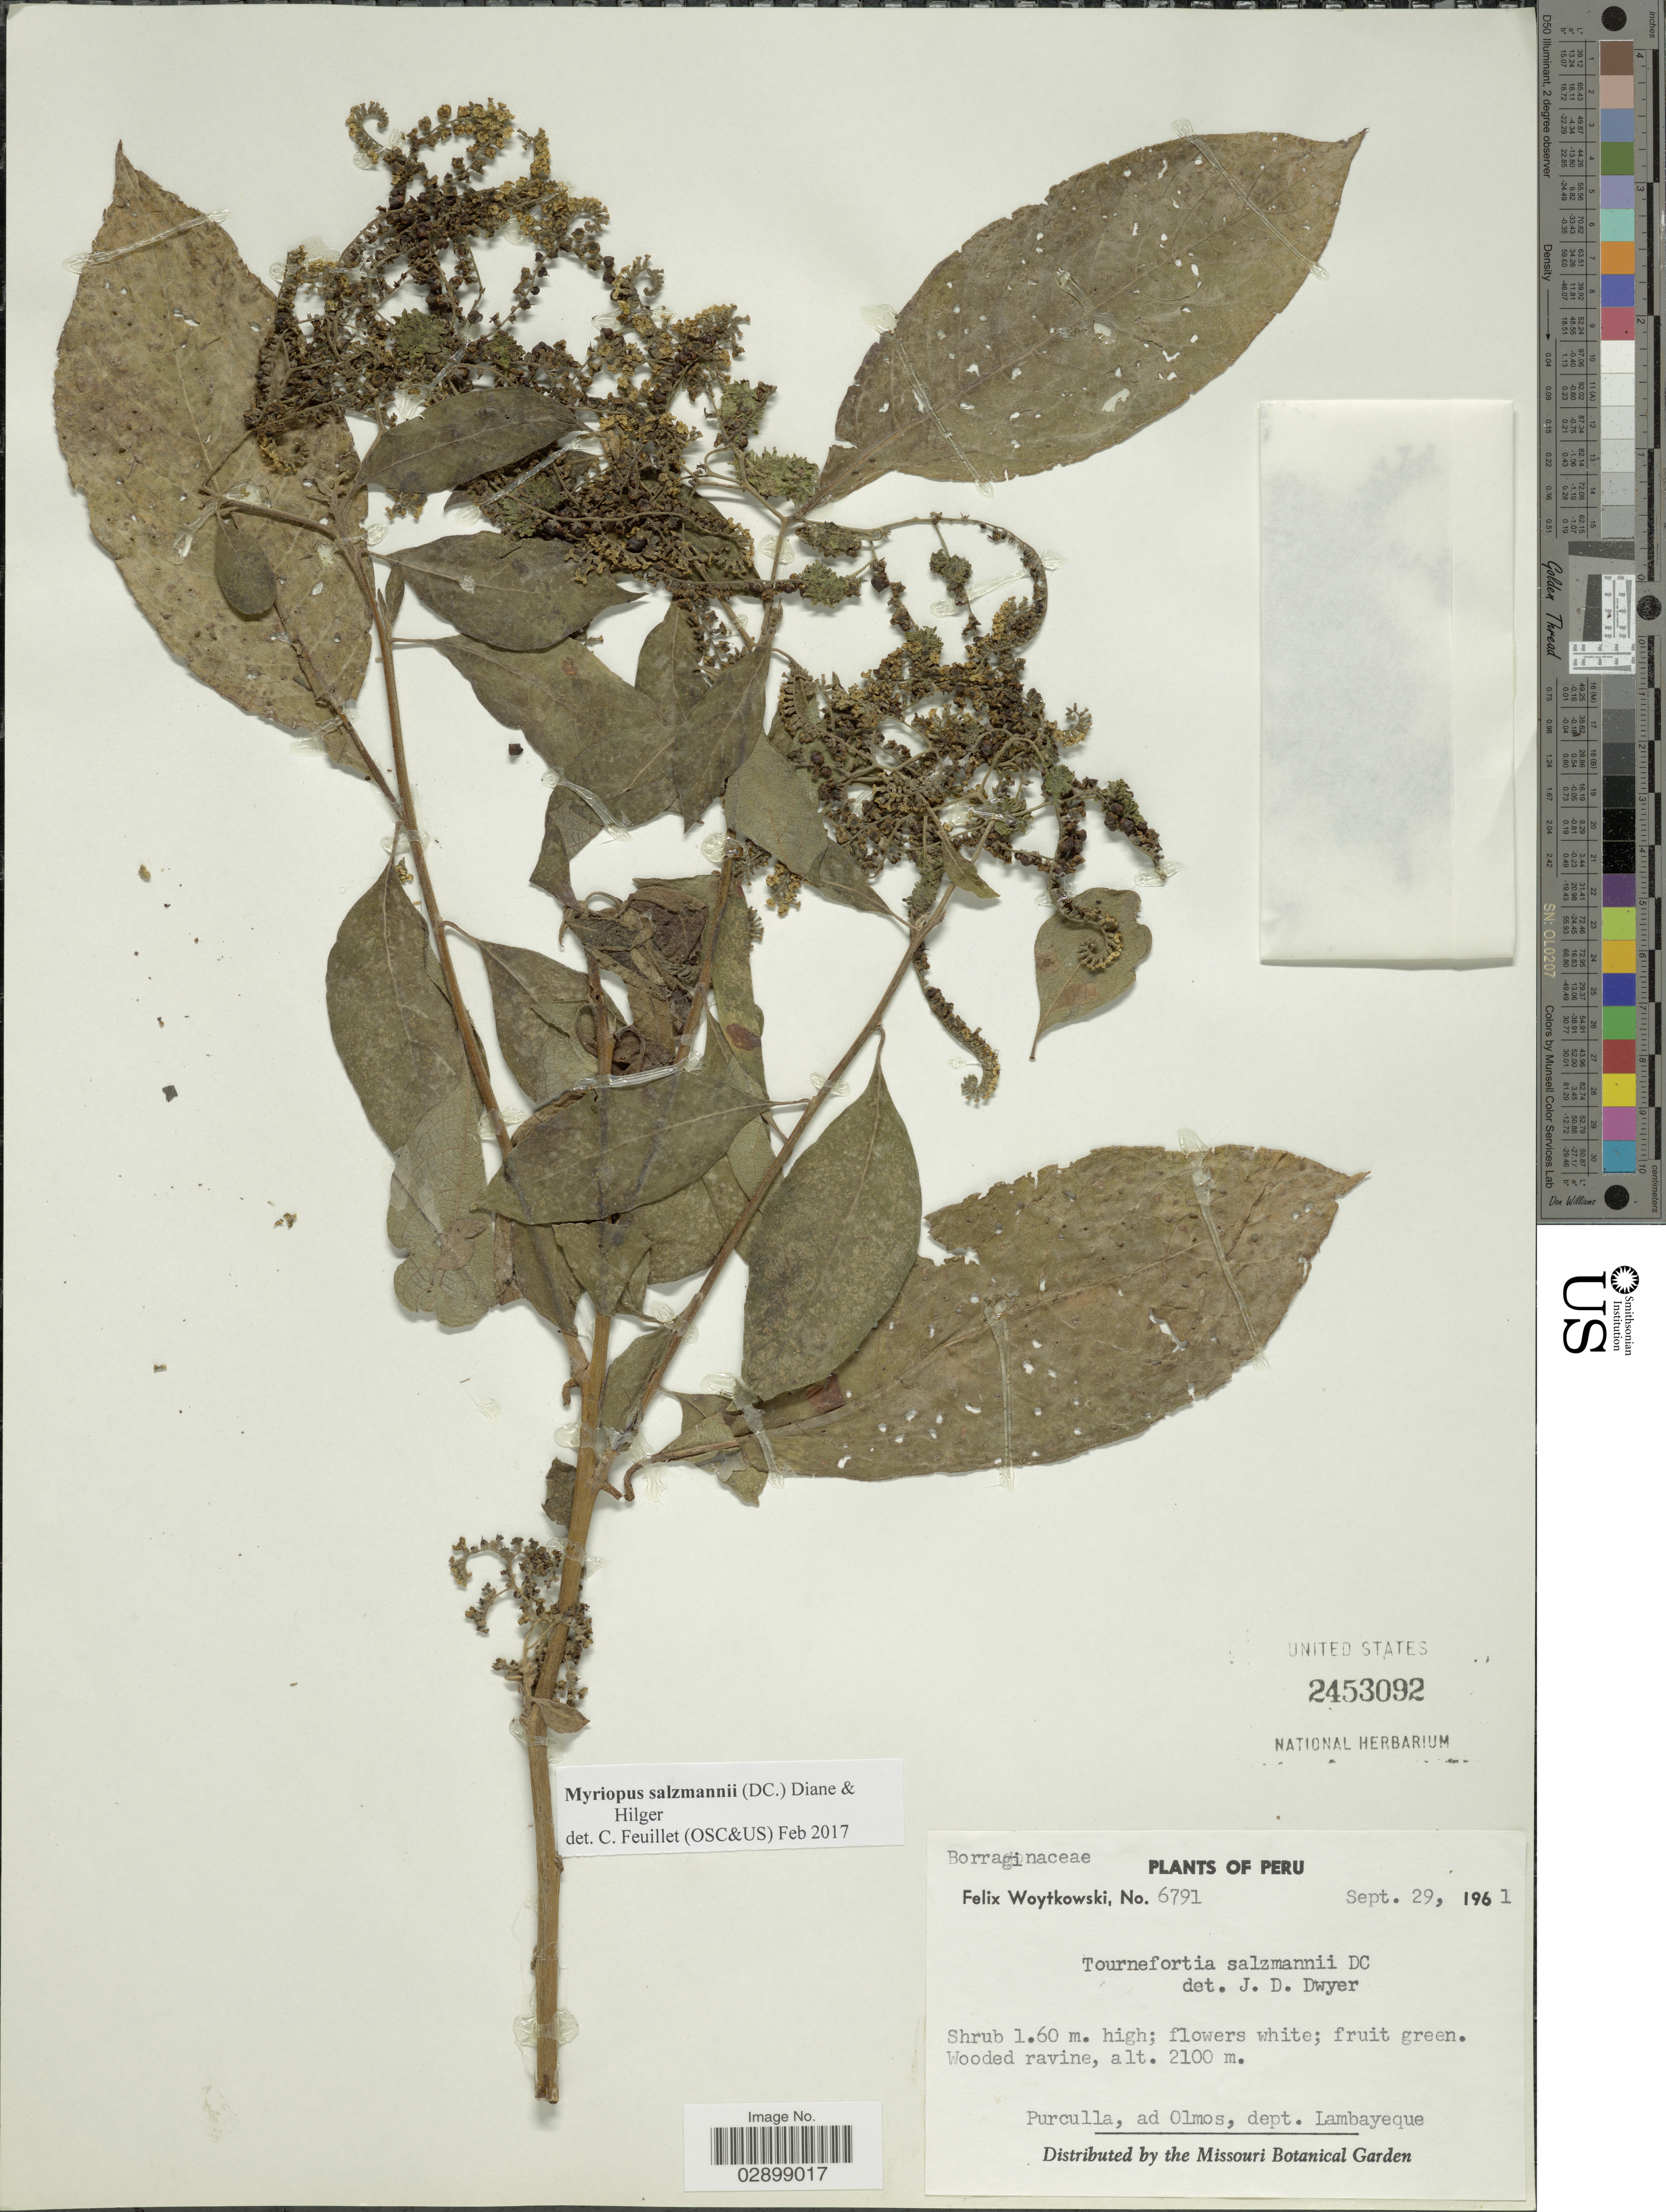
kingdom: Plantae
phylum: Tracheophyta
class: Magnoliopsida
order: Boraginales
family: Heliotropiaceae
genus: Myriopus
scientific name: Myriopus salzmannii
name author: (DC.) Diane & Hilger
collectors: F. Woytkowski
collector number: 6791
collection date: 1961-09-29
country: Peru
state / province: Lambayeque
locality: Purculla, ad Olmos, dept. Lambayeque.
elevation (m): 2100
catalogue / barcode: US 2453092